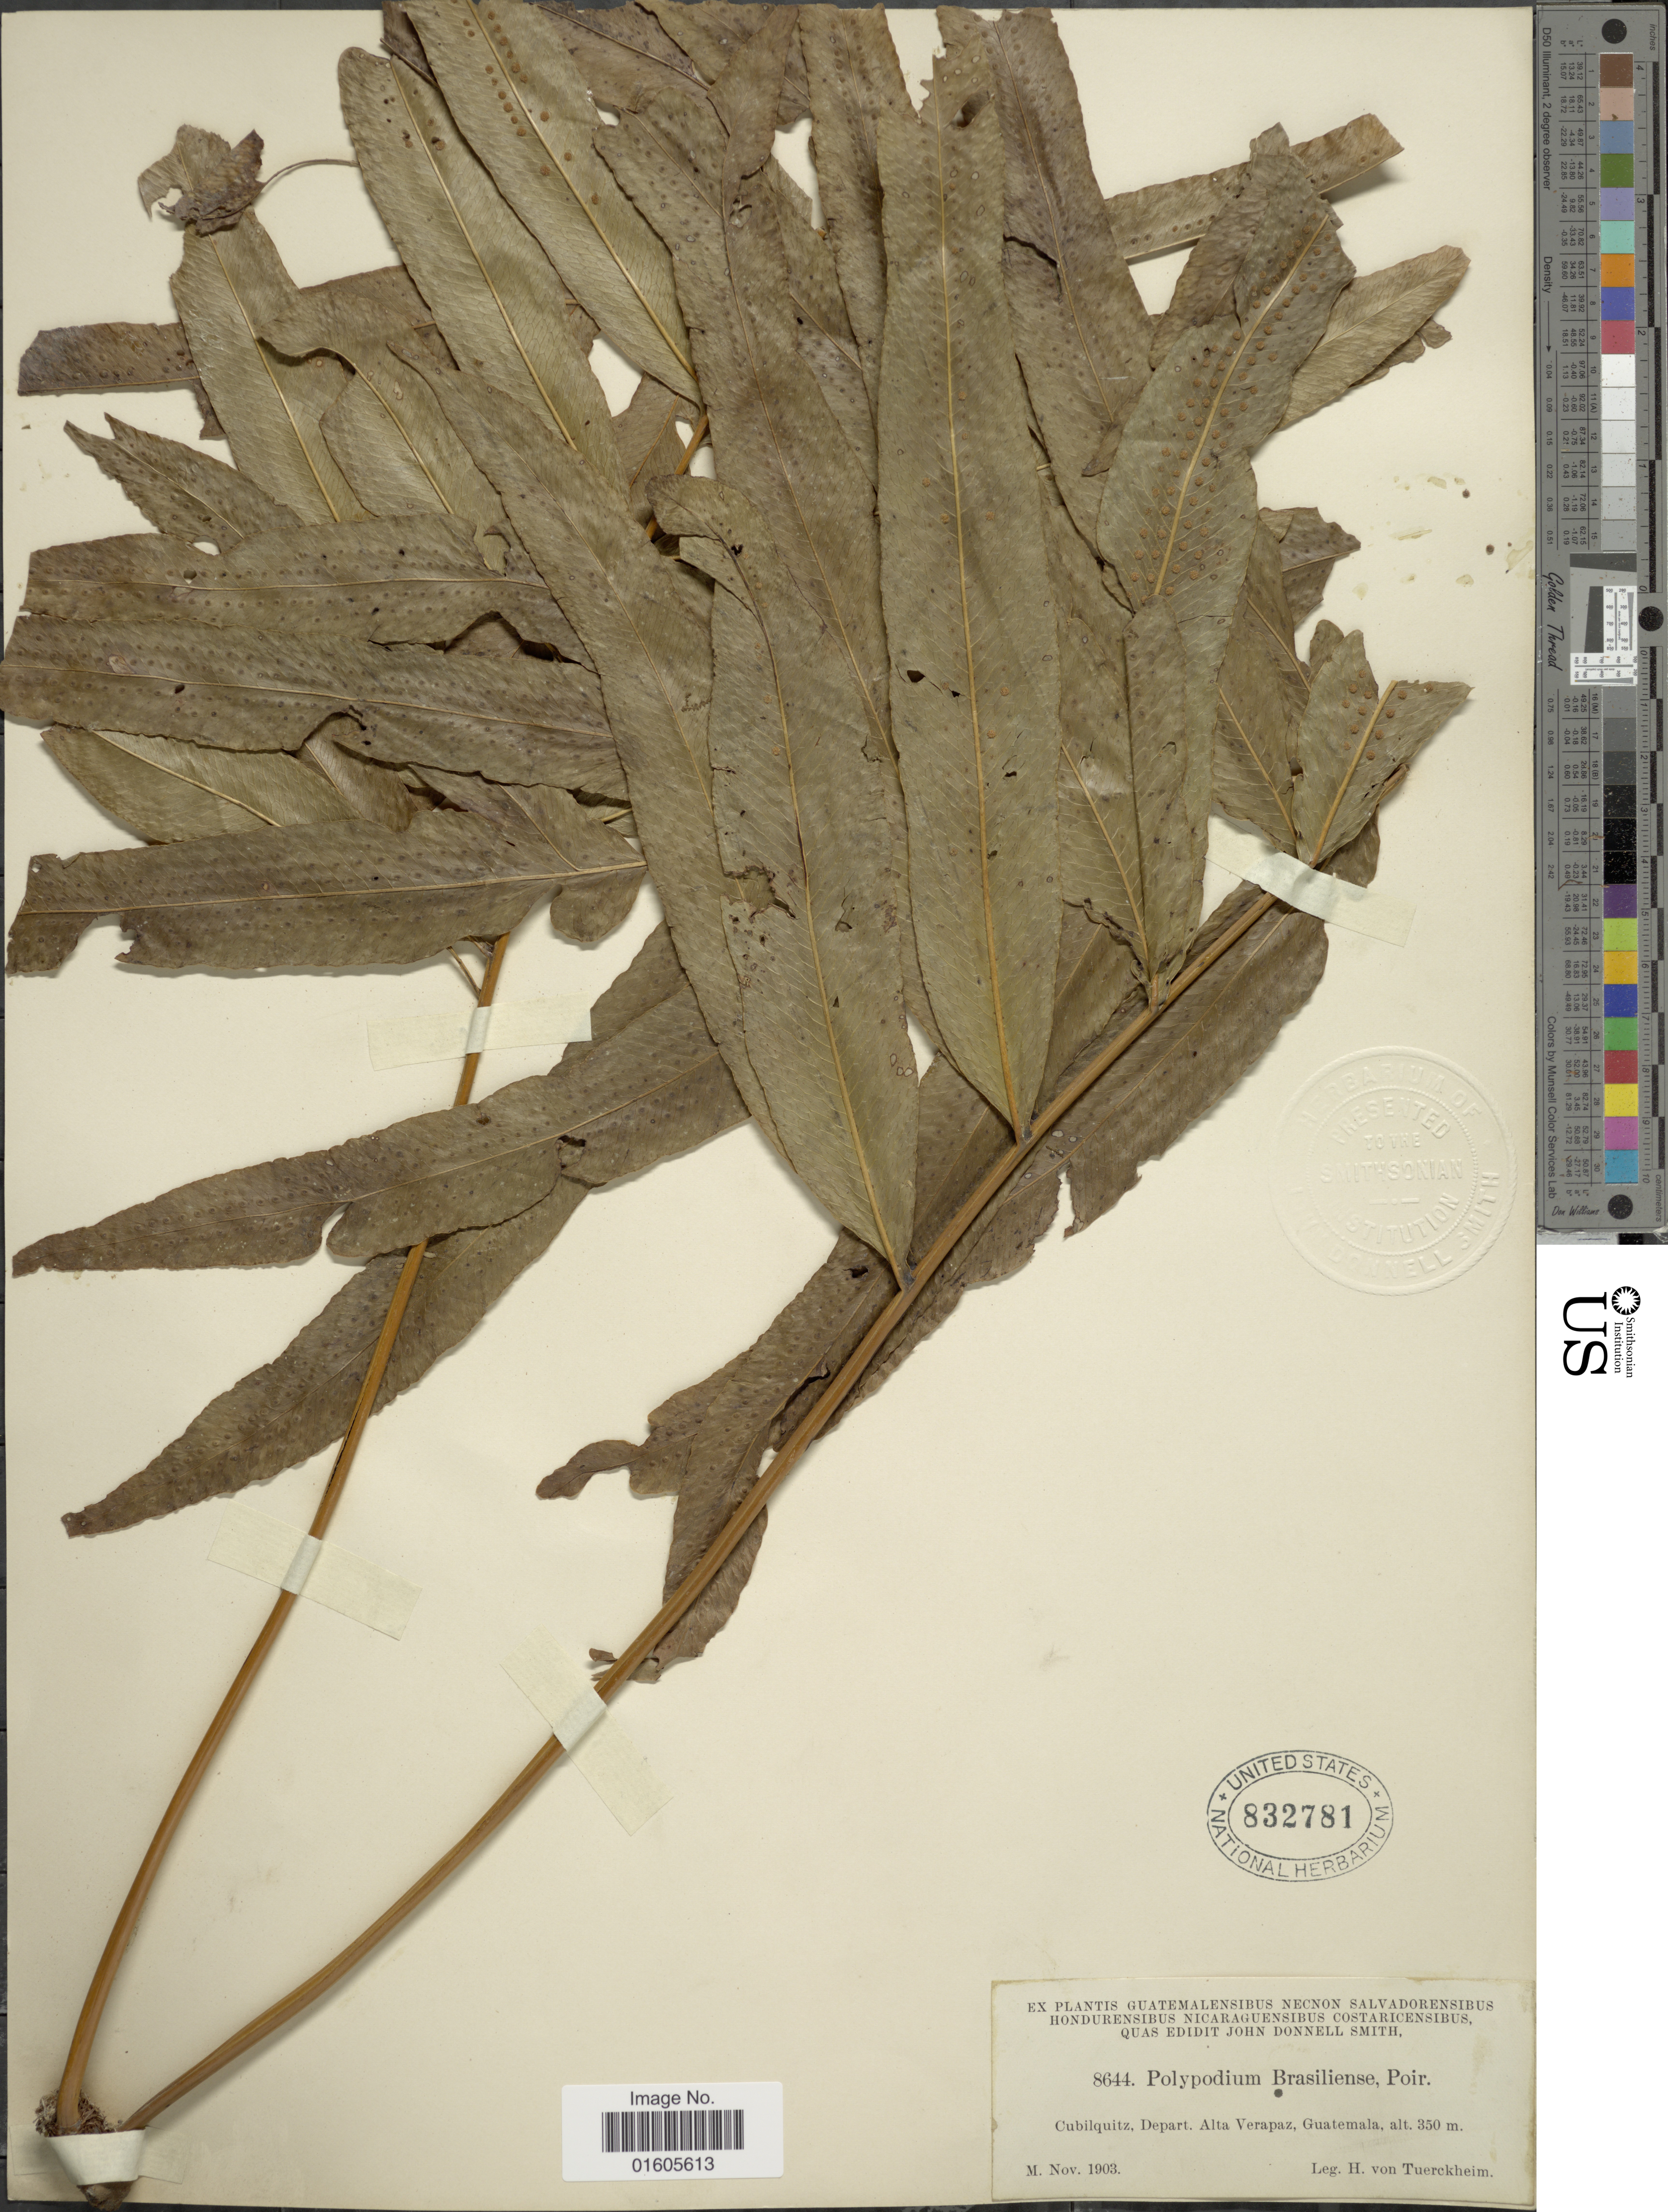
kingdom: Plantae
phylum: Tracheophyta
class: Polypodiopsida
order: Polypodiales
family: Polypodiaceae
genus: Serpocaulon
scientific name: Serpocaulon triseriale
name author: (Sw.) A.R. Sm.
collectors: H. von Türckheim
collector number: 8644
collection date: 1903-11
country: Guatemala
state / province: Alta Verapaz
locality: Cubilquitz, Depart. Alta Verapaz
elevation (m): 350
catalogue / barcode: US 832781